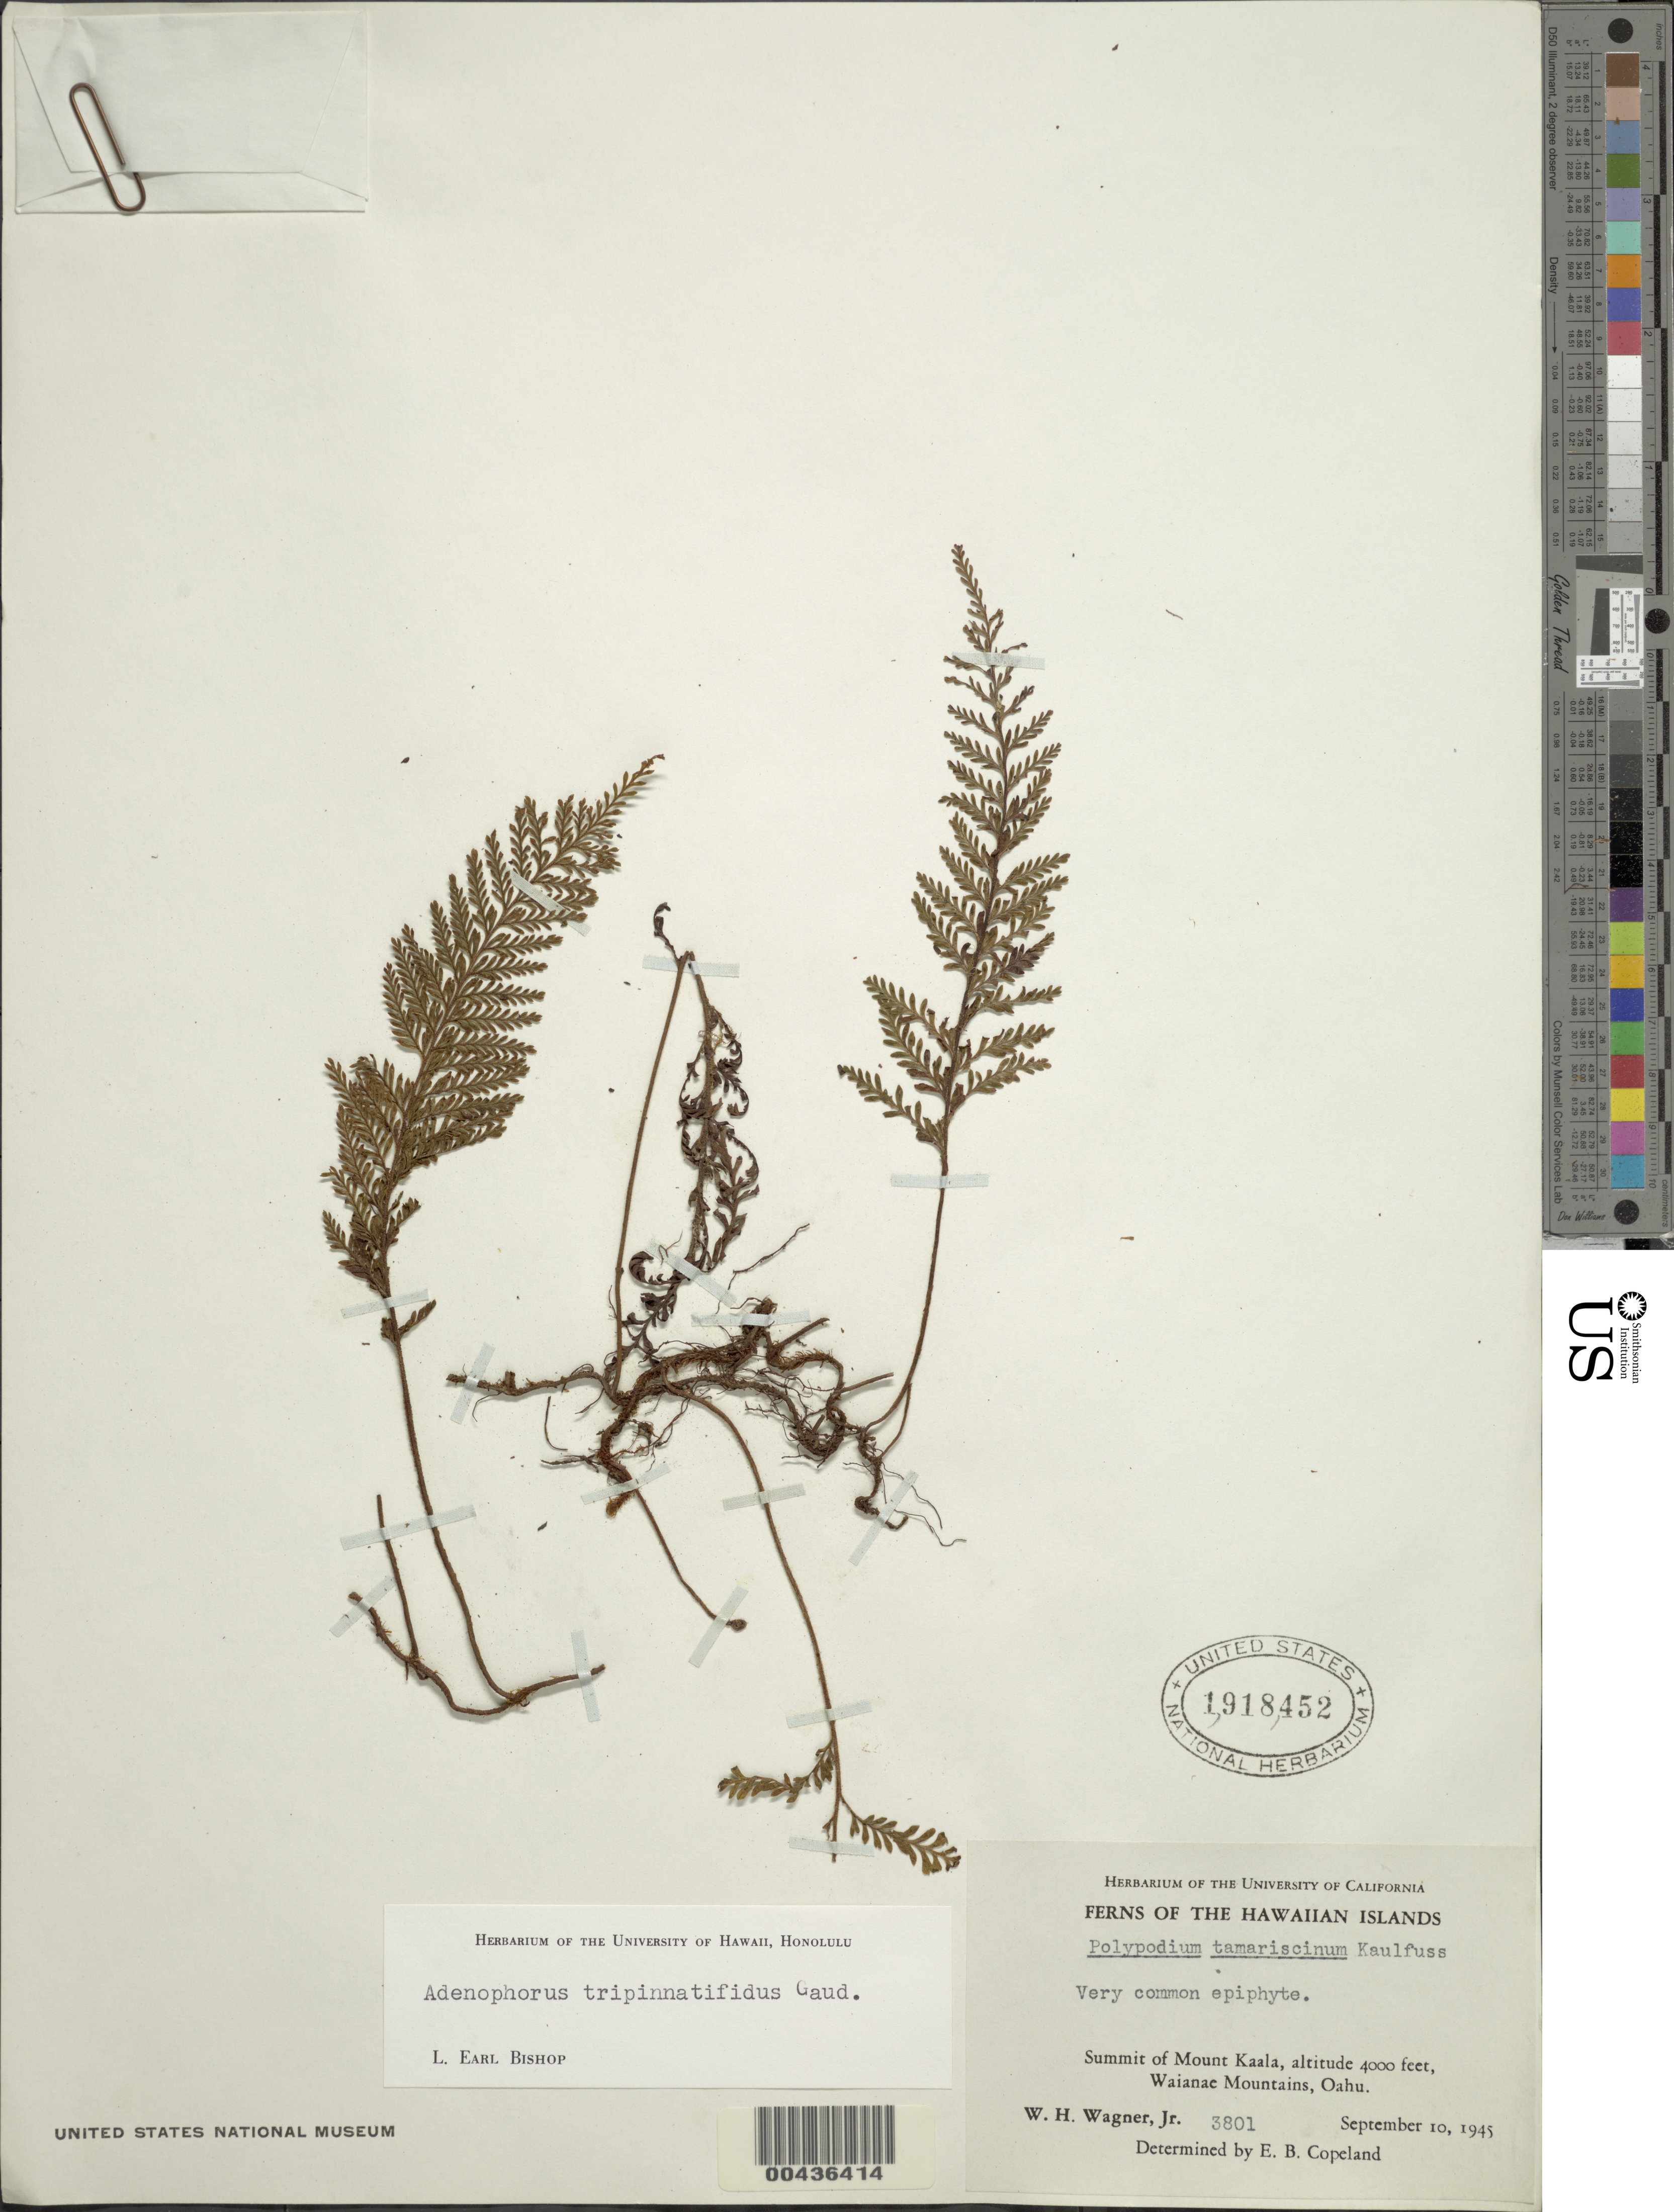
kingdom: Plantae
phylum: Tracheophyta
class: Polypodiopsida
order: Polypodiales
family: Polypodiaceae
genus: Adenophorus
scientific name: Adenophorus tripinnatifidus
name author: Gaudich.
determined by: Bishop, L. E.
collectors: W. H. Wagner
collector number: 3801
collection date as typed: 10 Sep 1945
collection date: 1945-09-10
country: United States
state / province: Hawaii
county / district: Honolulu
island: Oahu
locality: Summit of Mount Kaala, Waianae Mountains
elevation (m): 1219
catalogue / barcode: US 1918452